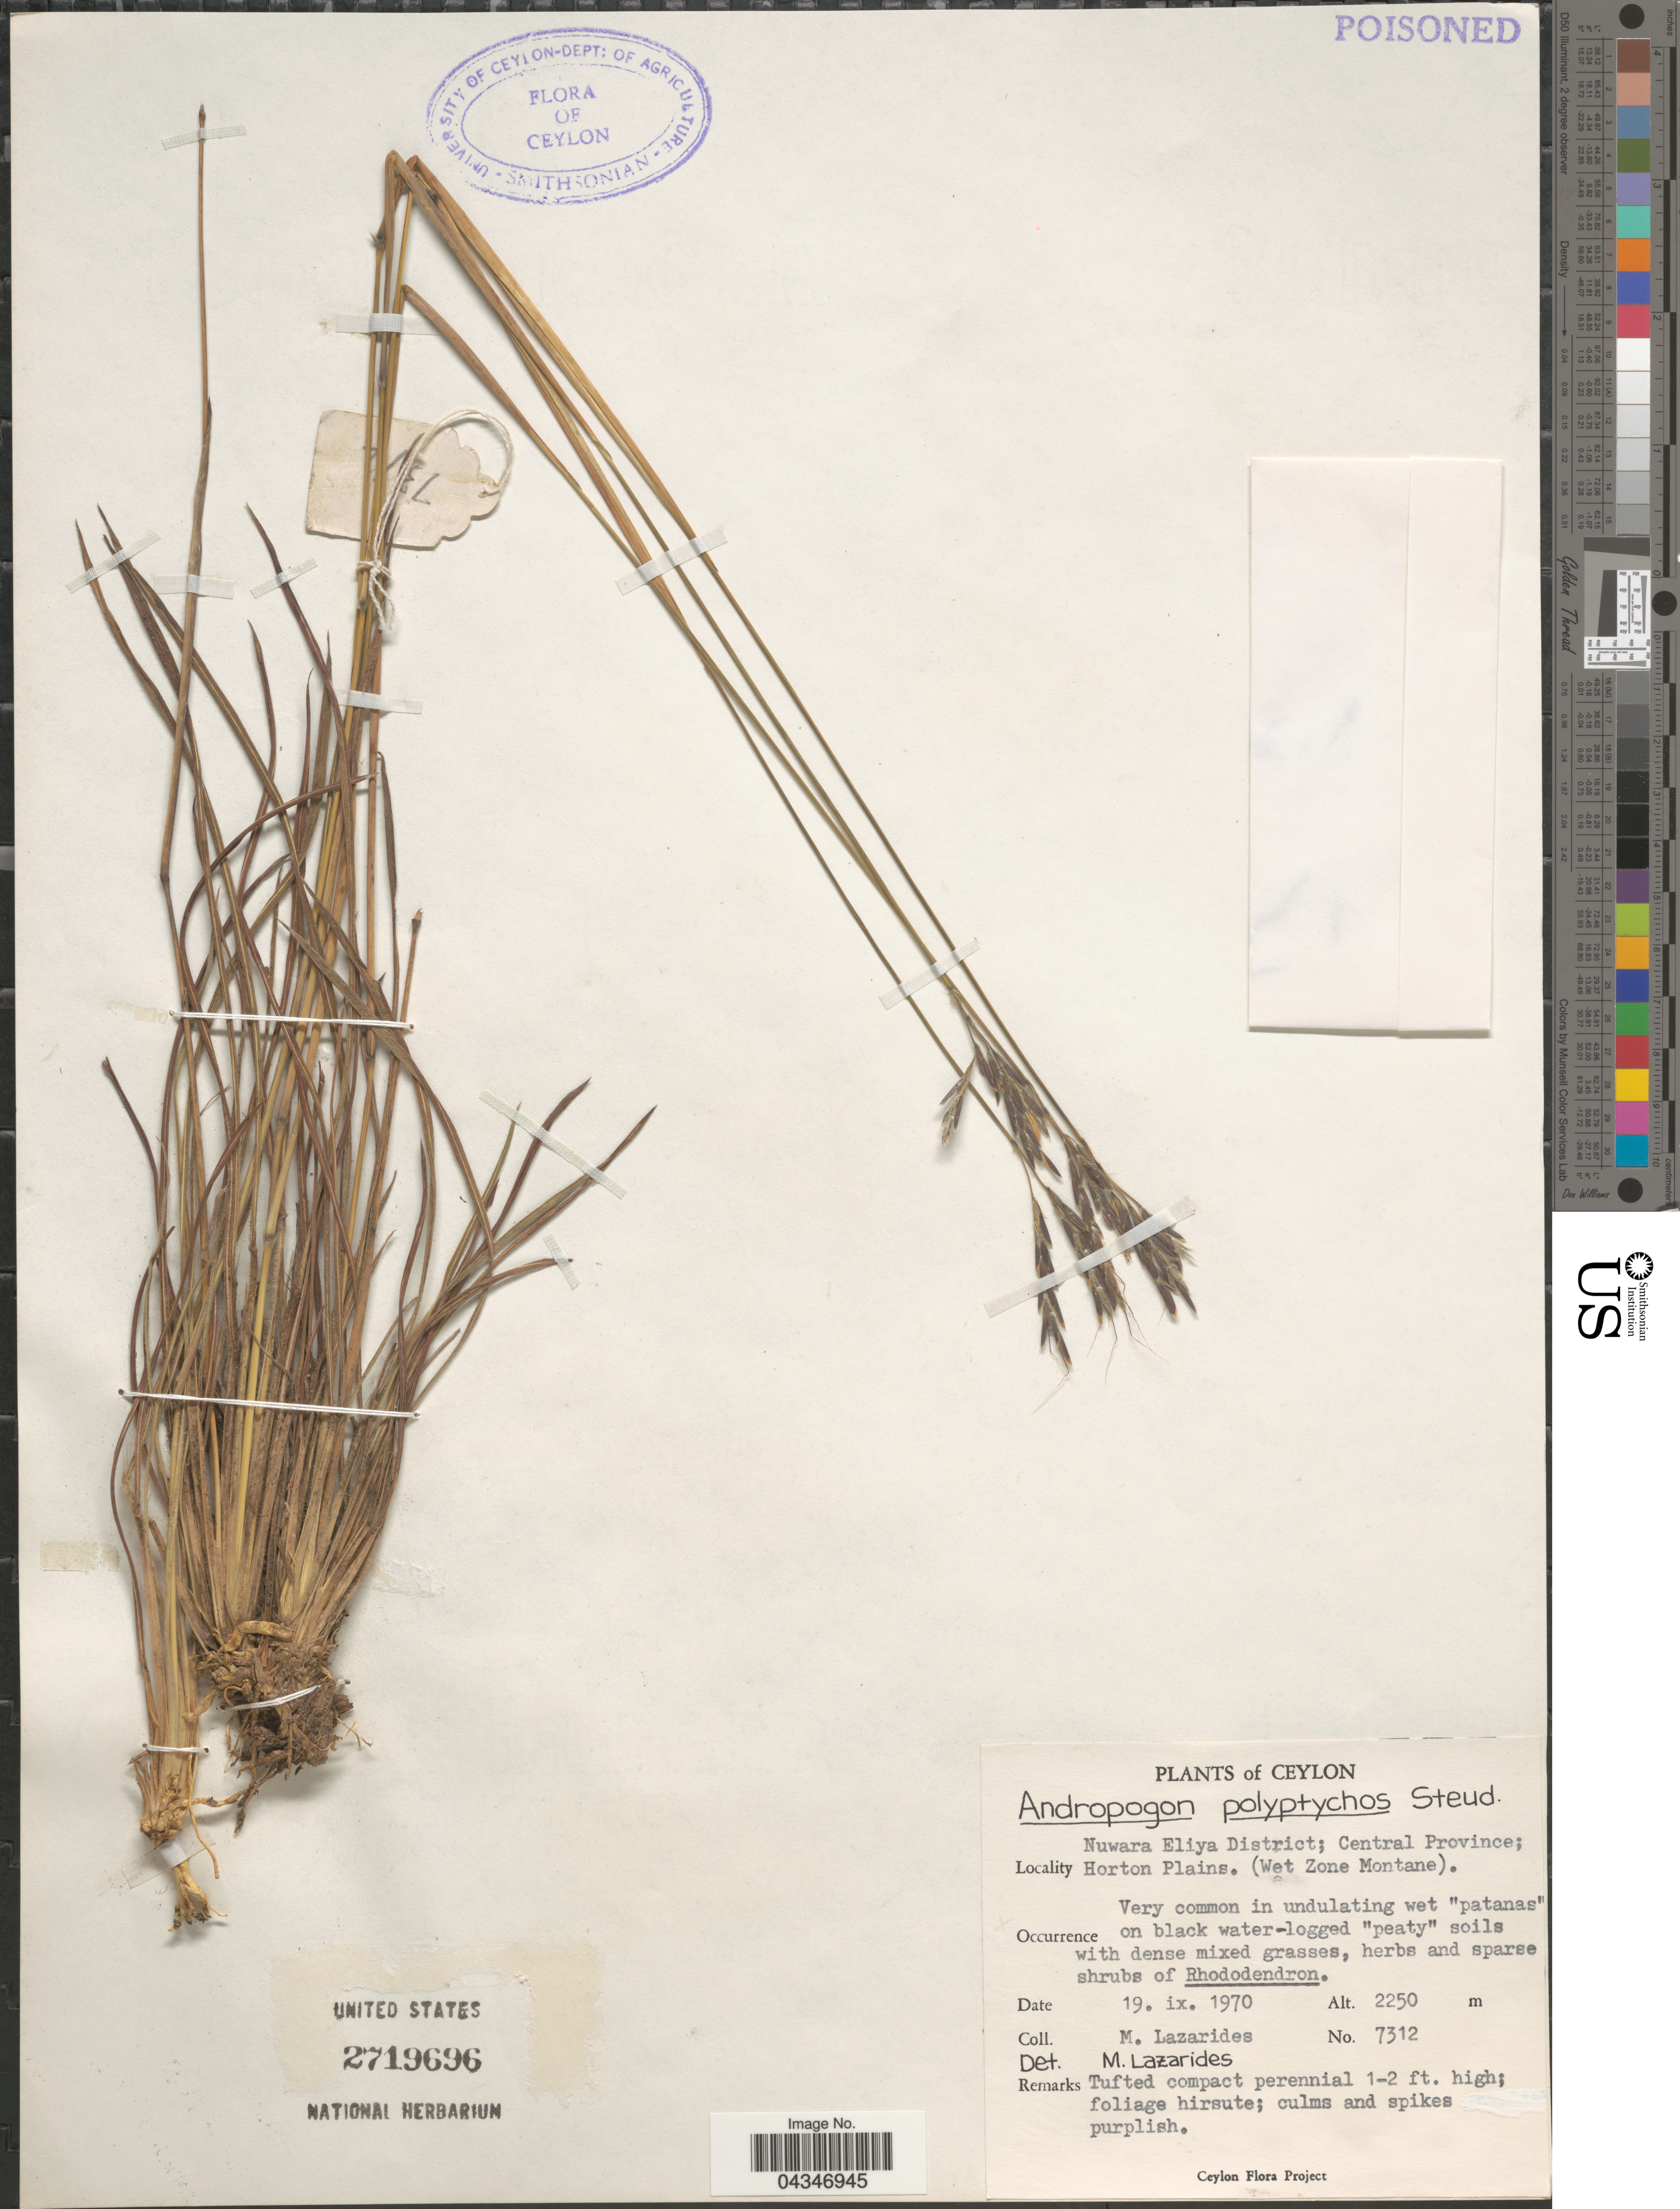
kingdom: Plantae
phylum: Tracheophyta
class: Liliopsida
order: Poales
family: Poaceae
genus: Andropogon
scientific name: Andropogon polyptychos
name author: Steud.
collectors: M. Lazarides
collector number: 7312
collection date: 1970-09-19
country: Sri Lanka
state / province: Central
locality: Ceylon. Nuwara Eliya District; Horton Plains. (Wet Zone Montane).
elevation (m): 2250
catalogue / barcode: US 2719696